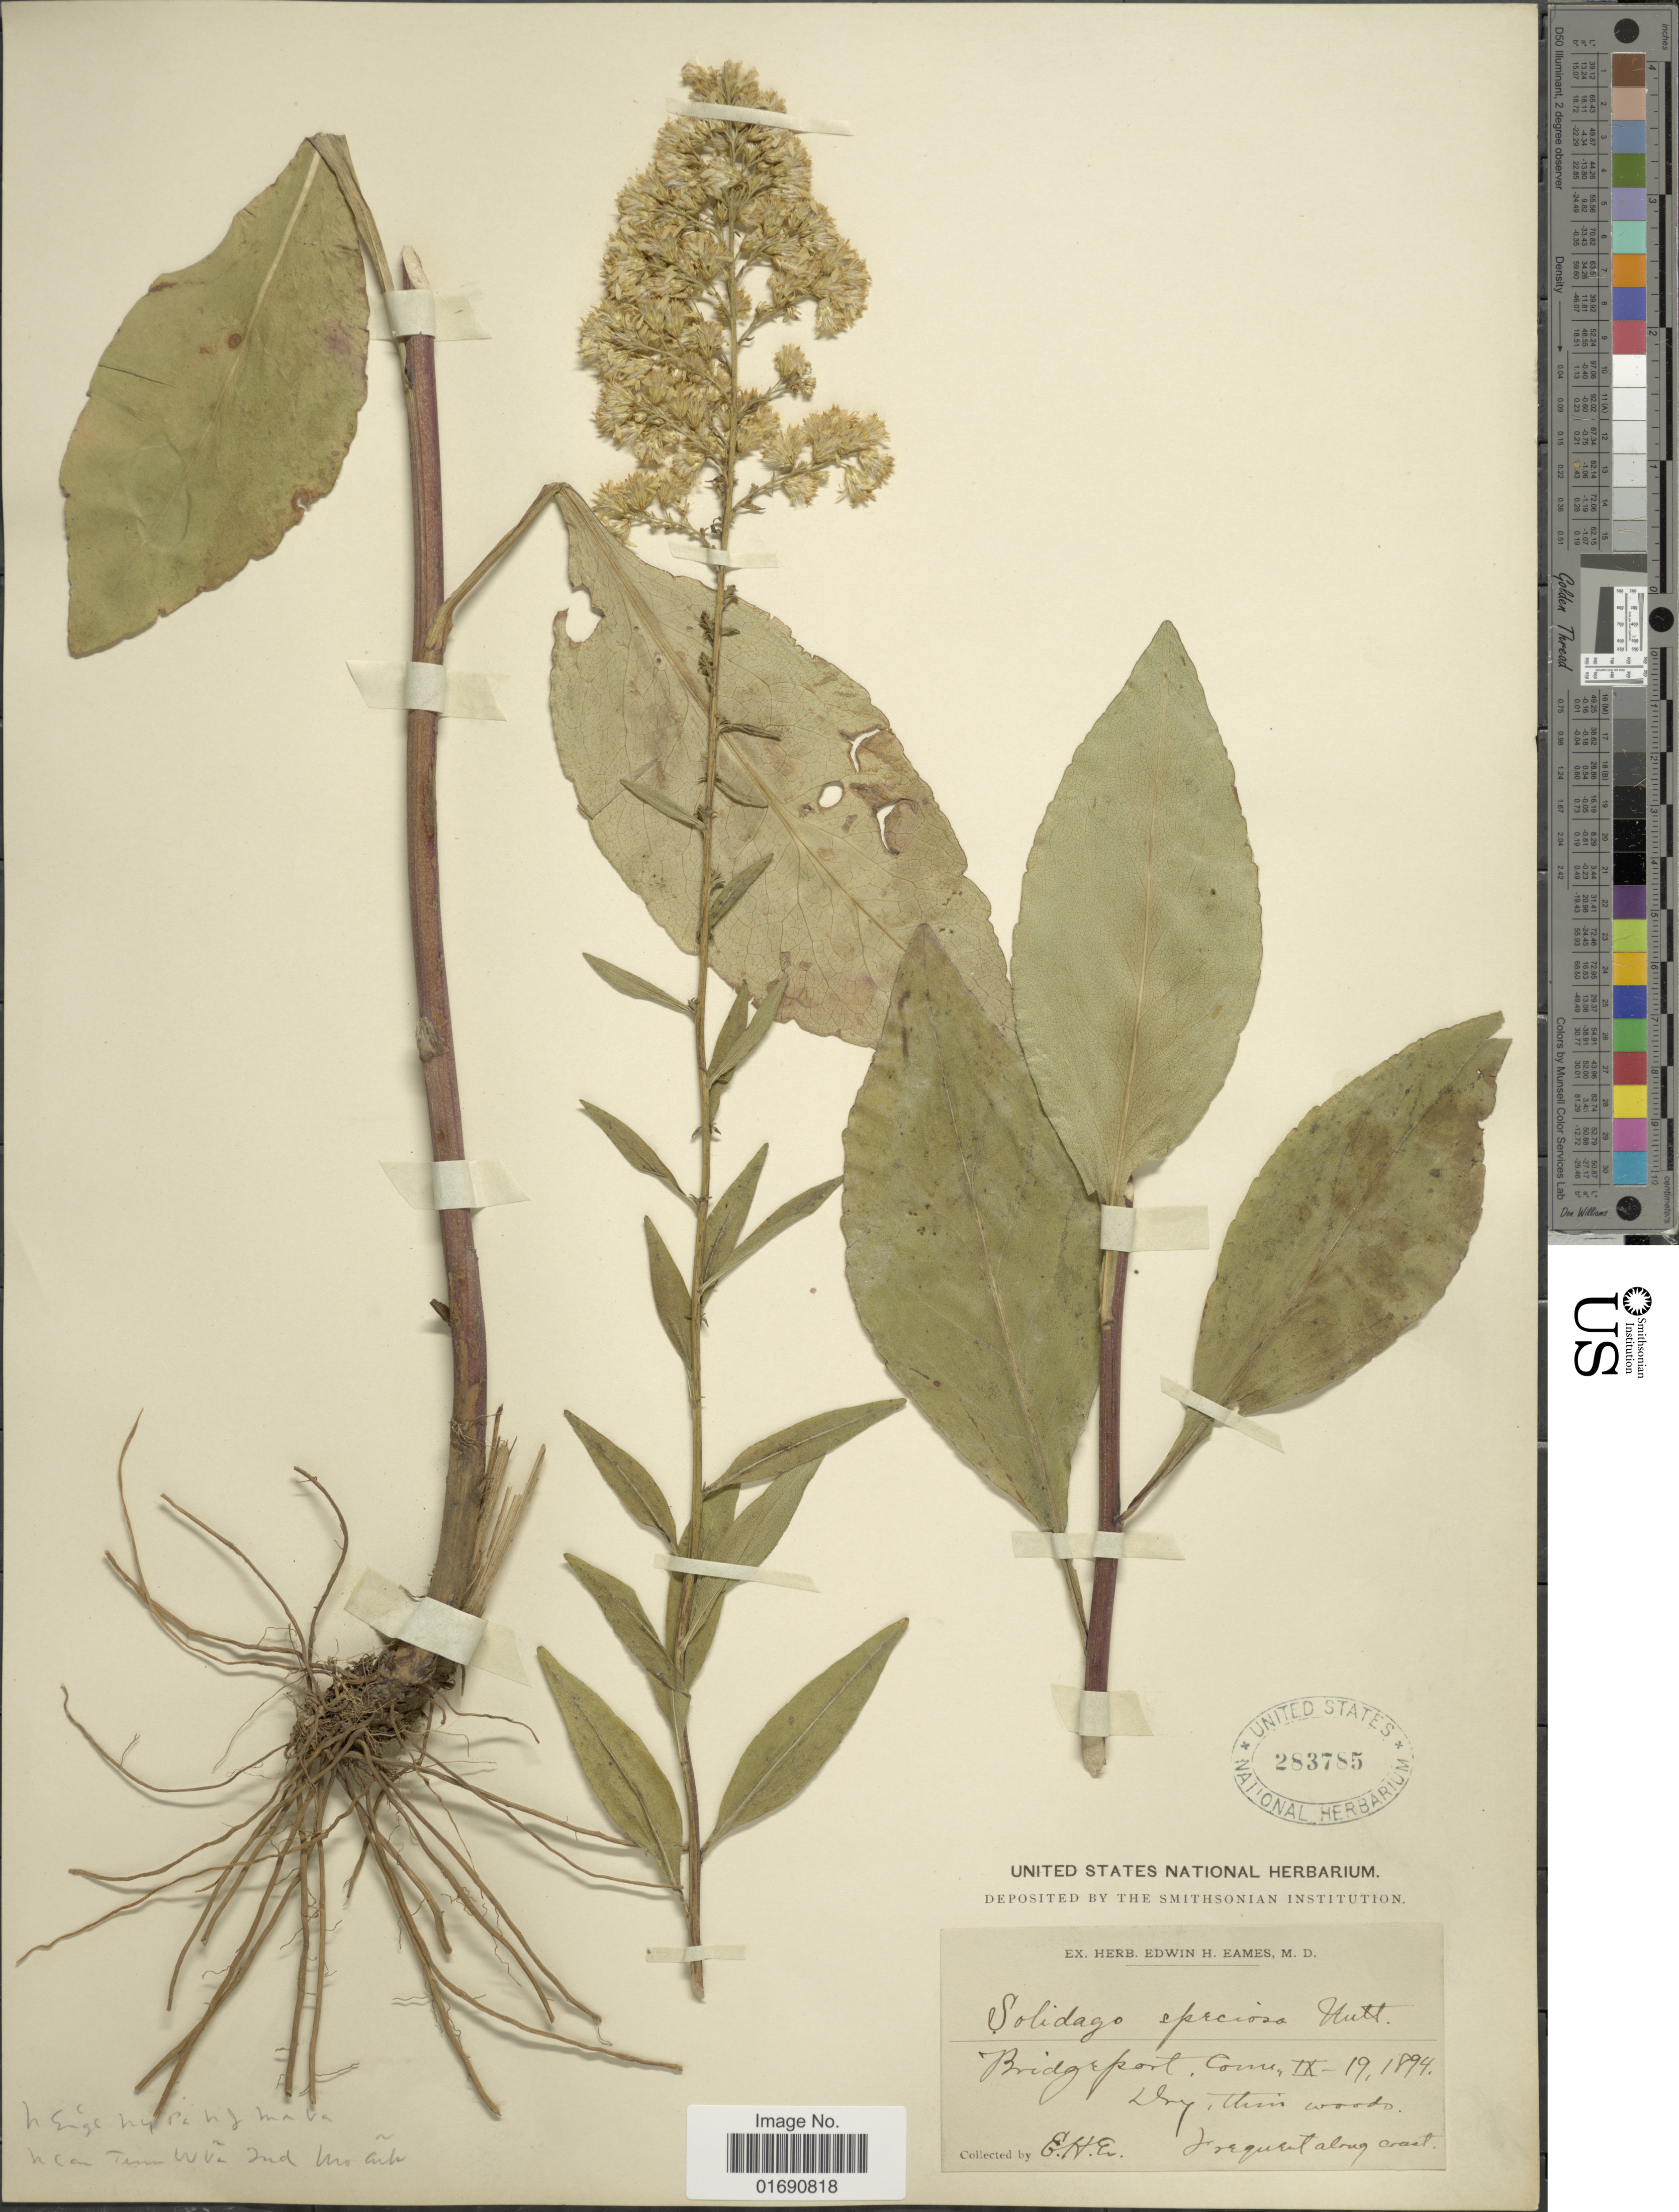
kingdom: Plantae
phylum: Tracheophyta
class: Magnoliopsida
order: Asterales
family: Asteraceae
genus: Solidago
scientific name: Solidago speciosa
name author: Nutt.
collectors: E. H. Eames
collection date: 1894-09-19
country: United States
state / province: Connecticut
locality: Bridgeport, Dry thin woods. Frequent along coast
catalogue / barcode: US 283785